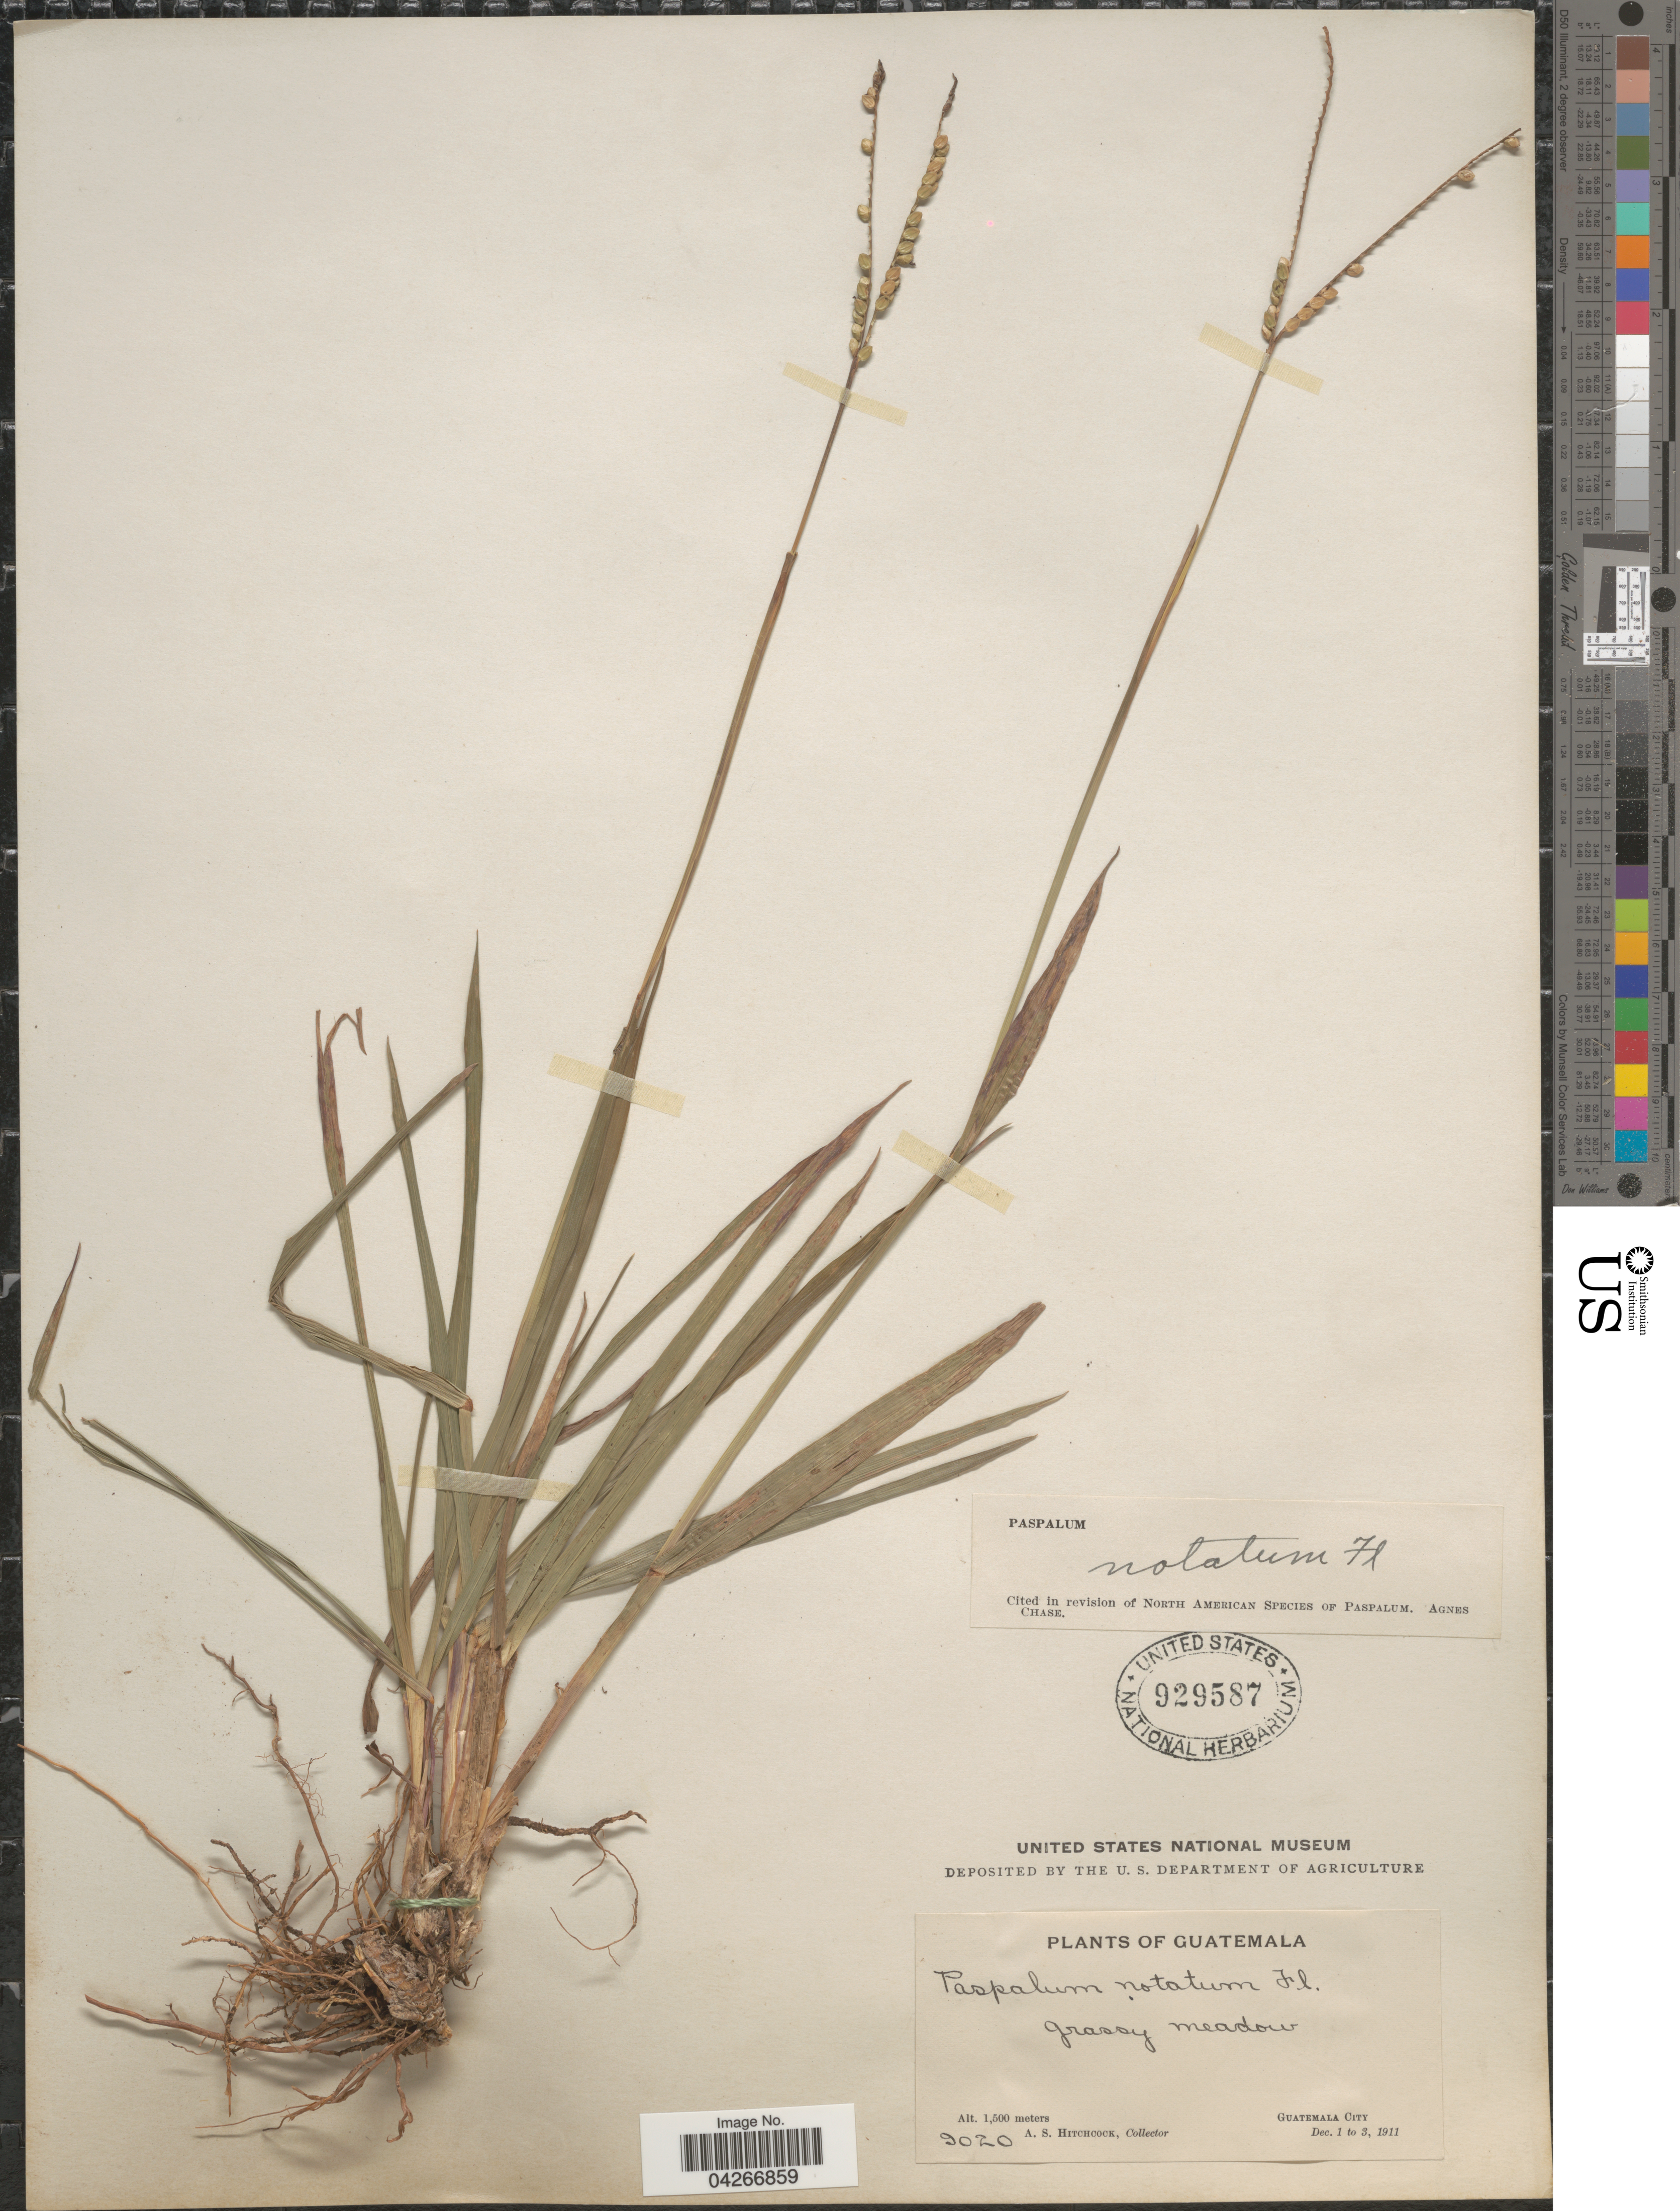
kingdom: Plantae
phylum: Tracheophyta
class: Liliopsida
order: Poales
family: Poaceae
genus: Paspalum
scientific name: Paspalum notatum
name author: Flüggé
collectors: A. S. Hitchcock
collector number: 9020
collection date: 1911-12-01/1911-12-03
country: Guatemala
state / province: Guatemala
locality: Grassy meadow. Guatemala City.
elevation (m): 1500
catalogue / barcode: US 929587